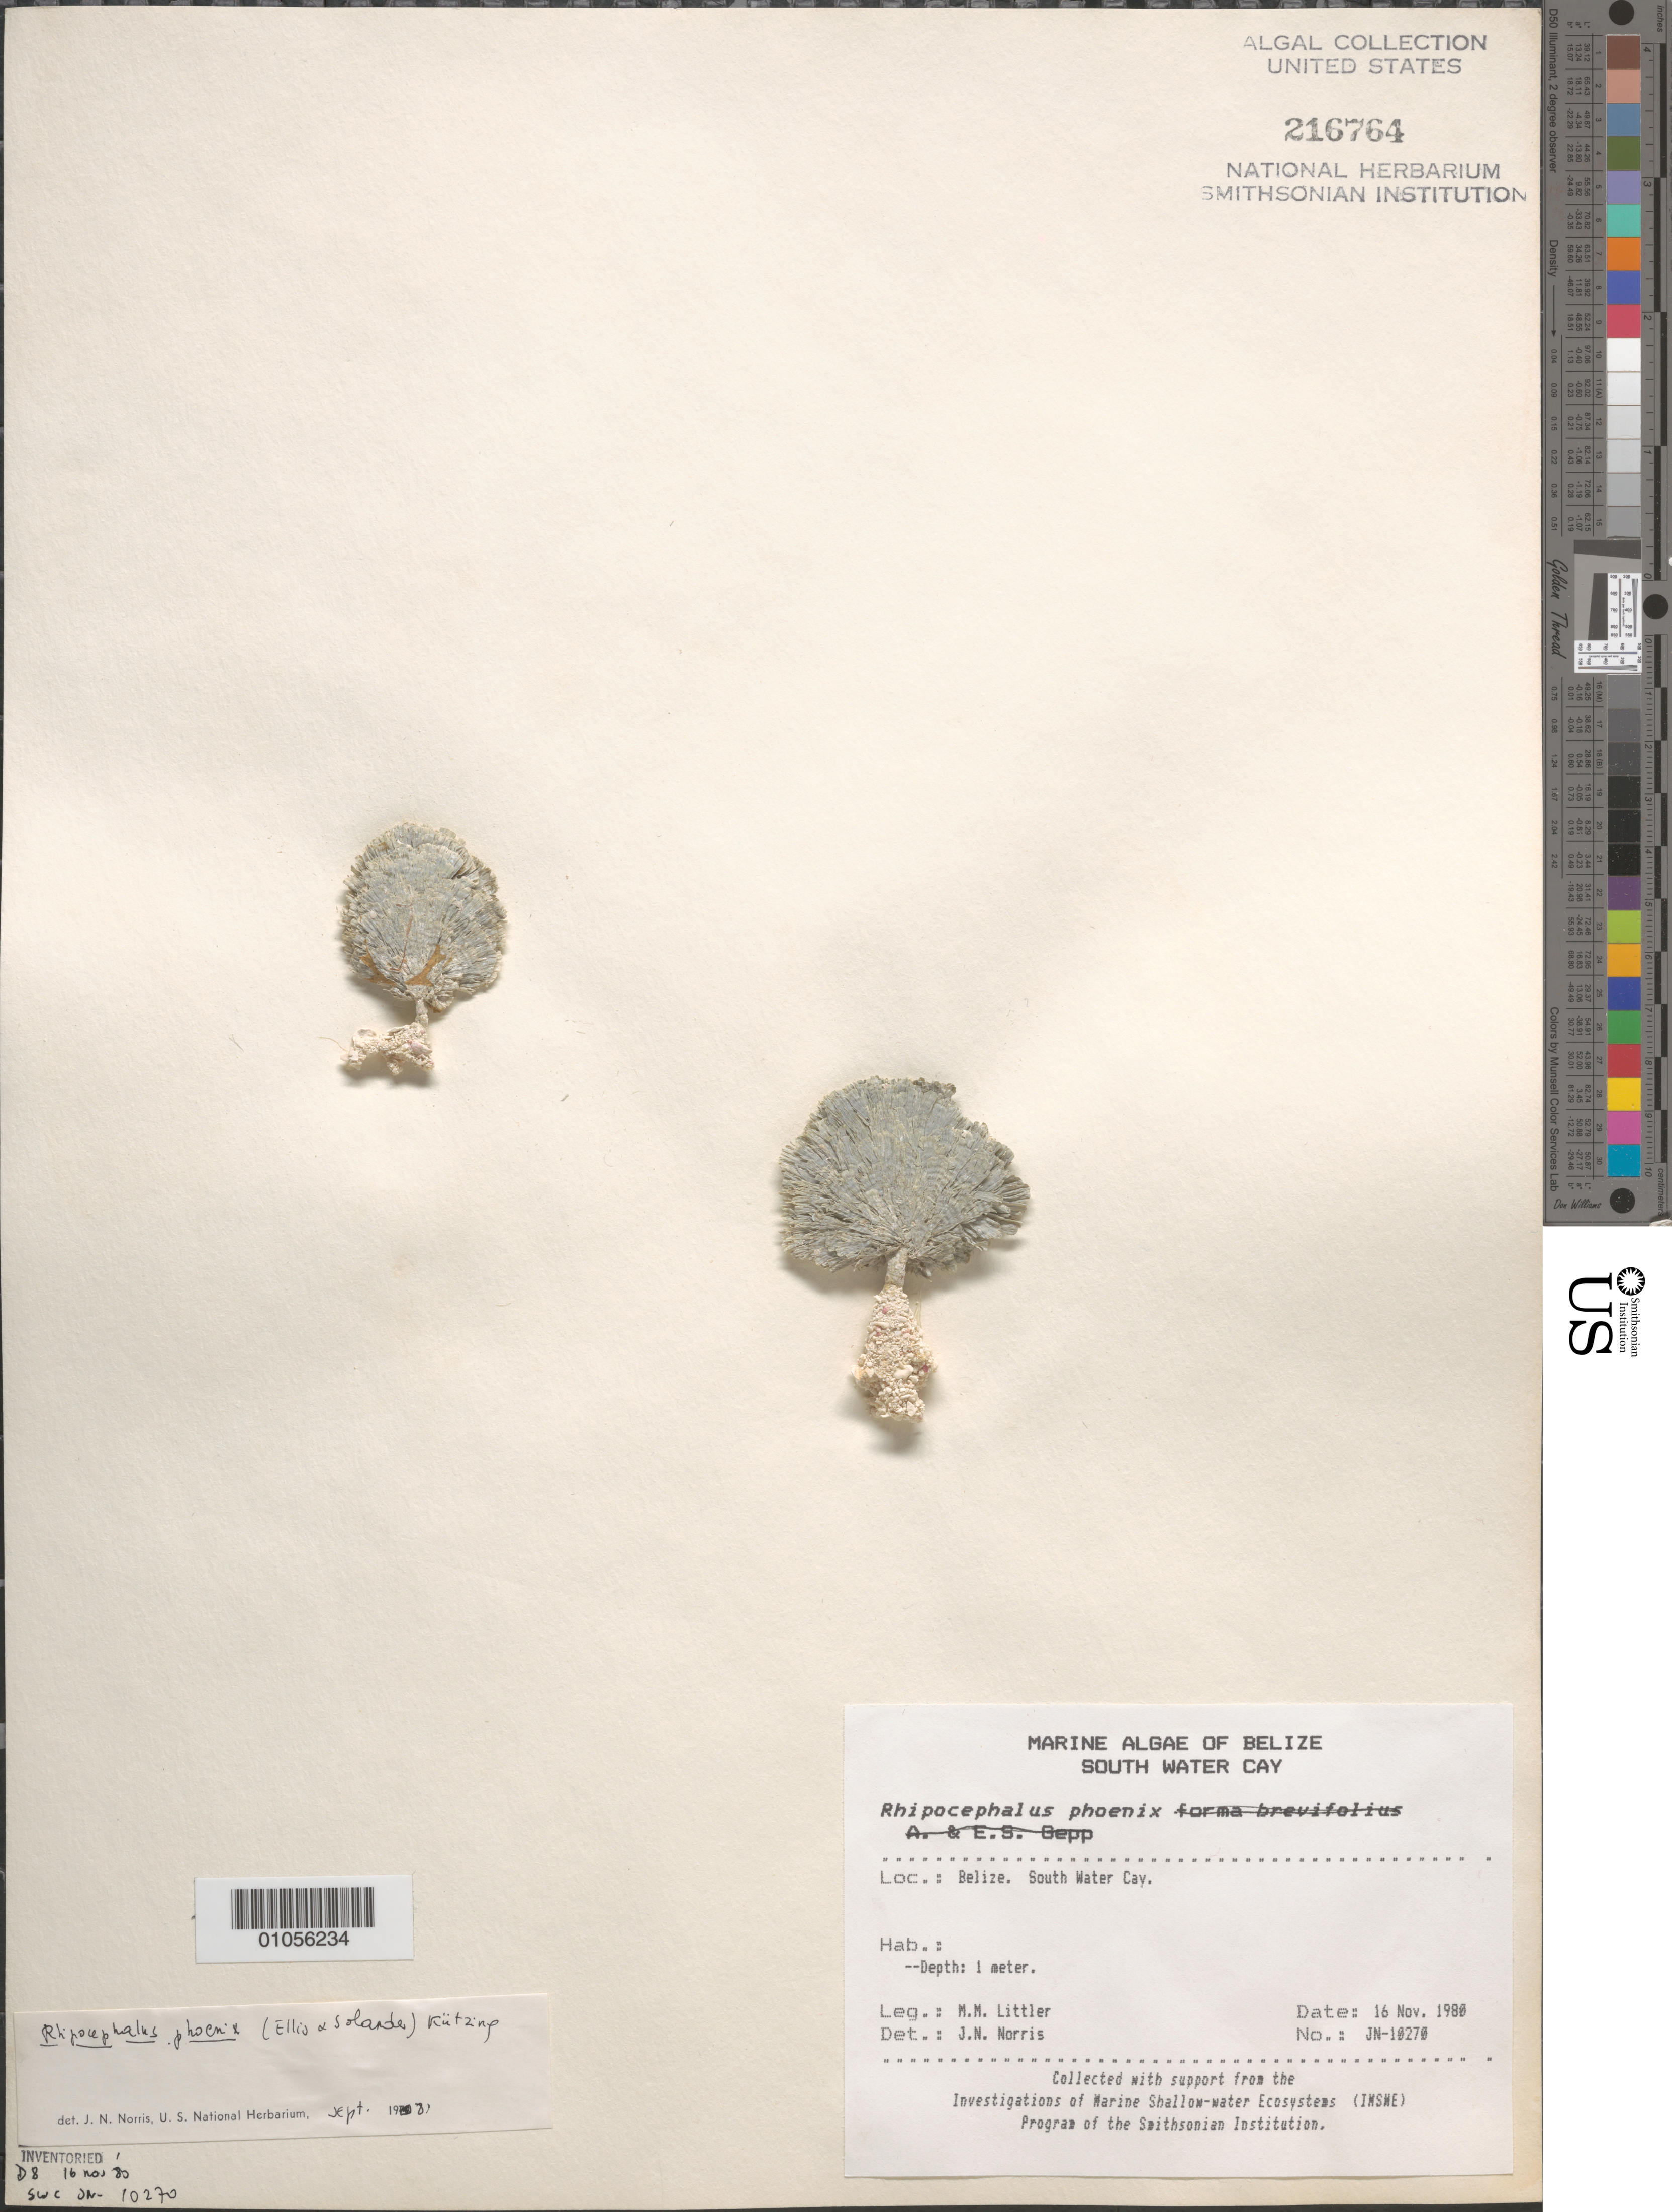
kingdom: Plantae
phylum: Chlorophyta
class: Ulvophyceae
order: Bryopsidales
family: Udoteaceae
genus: Rhipocephalus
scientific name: Rhipocephalus phoenix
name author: (J. Ellis & Sol.) Kütz.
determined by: Norris, James N.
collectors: M. M. Littler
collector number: JN-10270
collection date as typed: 16 Nov 1980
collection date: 1980-11-16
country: Belize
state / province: Stann Creek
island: South Water Cay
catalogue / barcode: US 216764